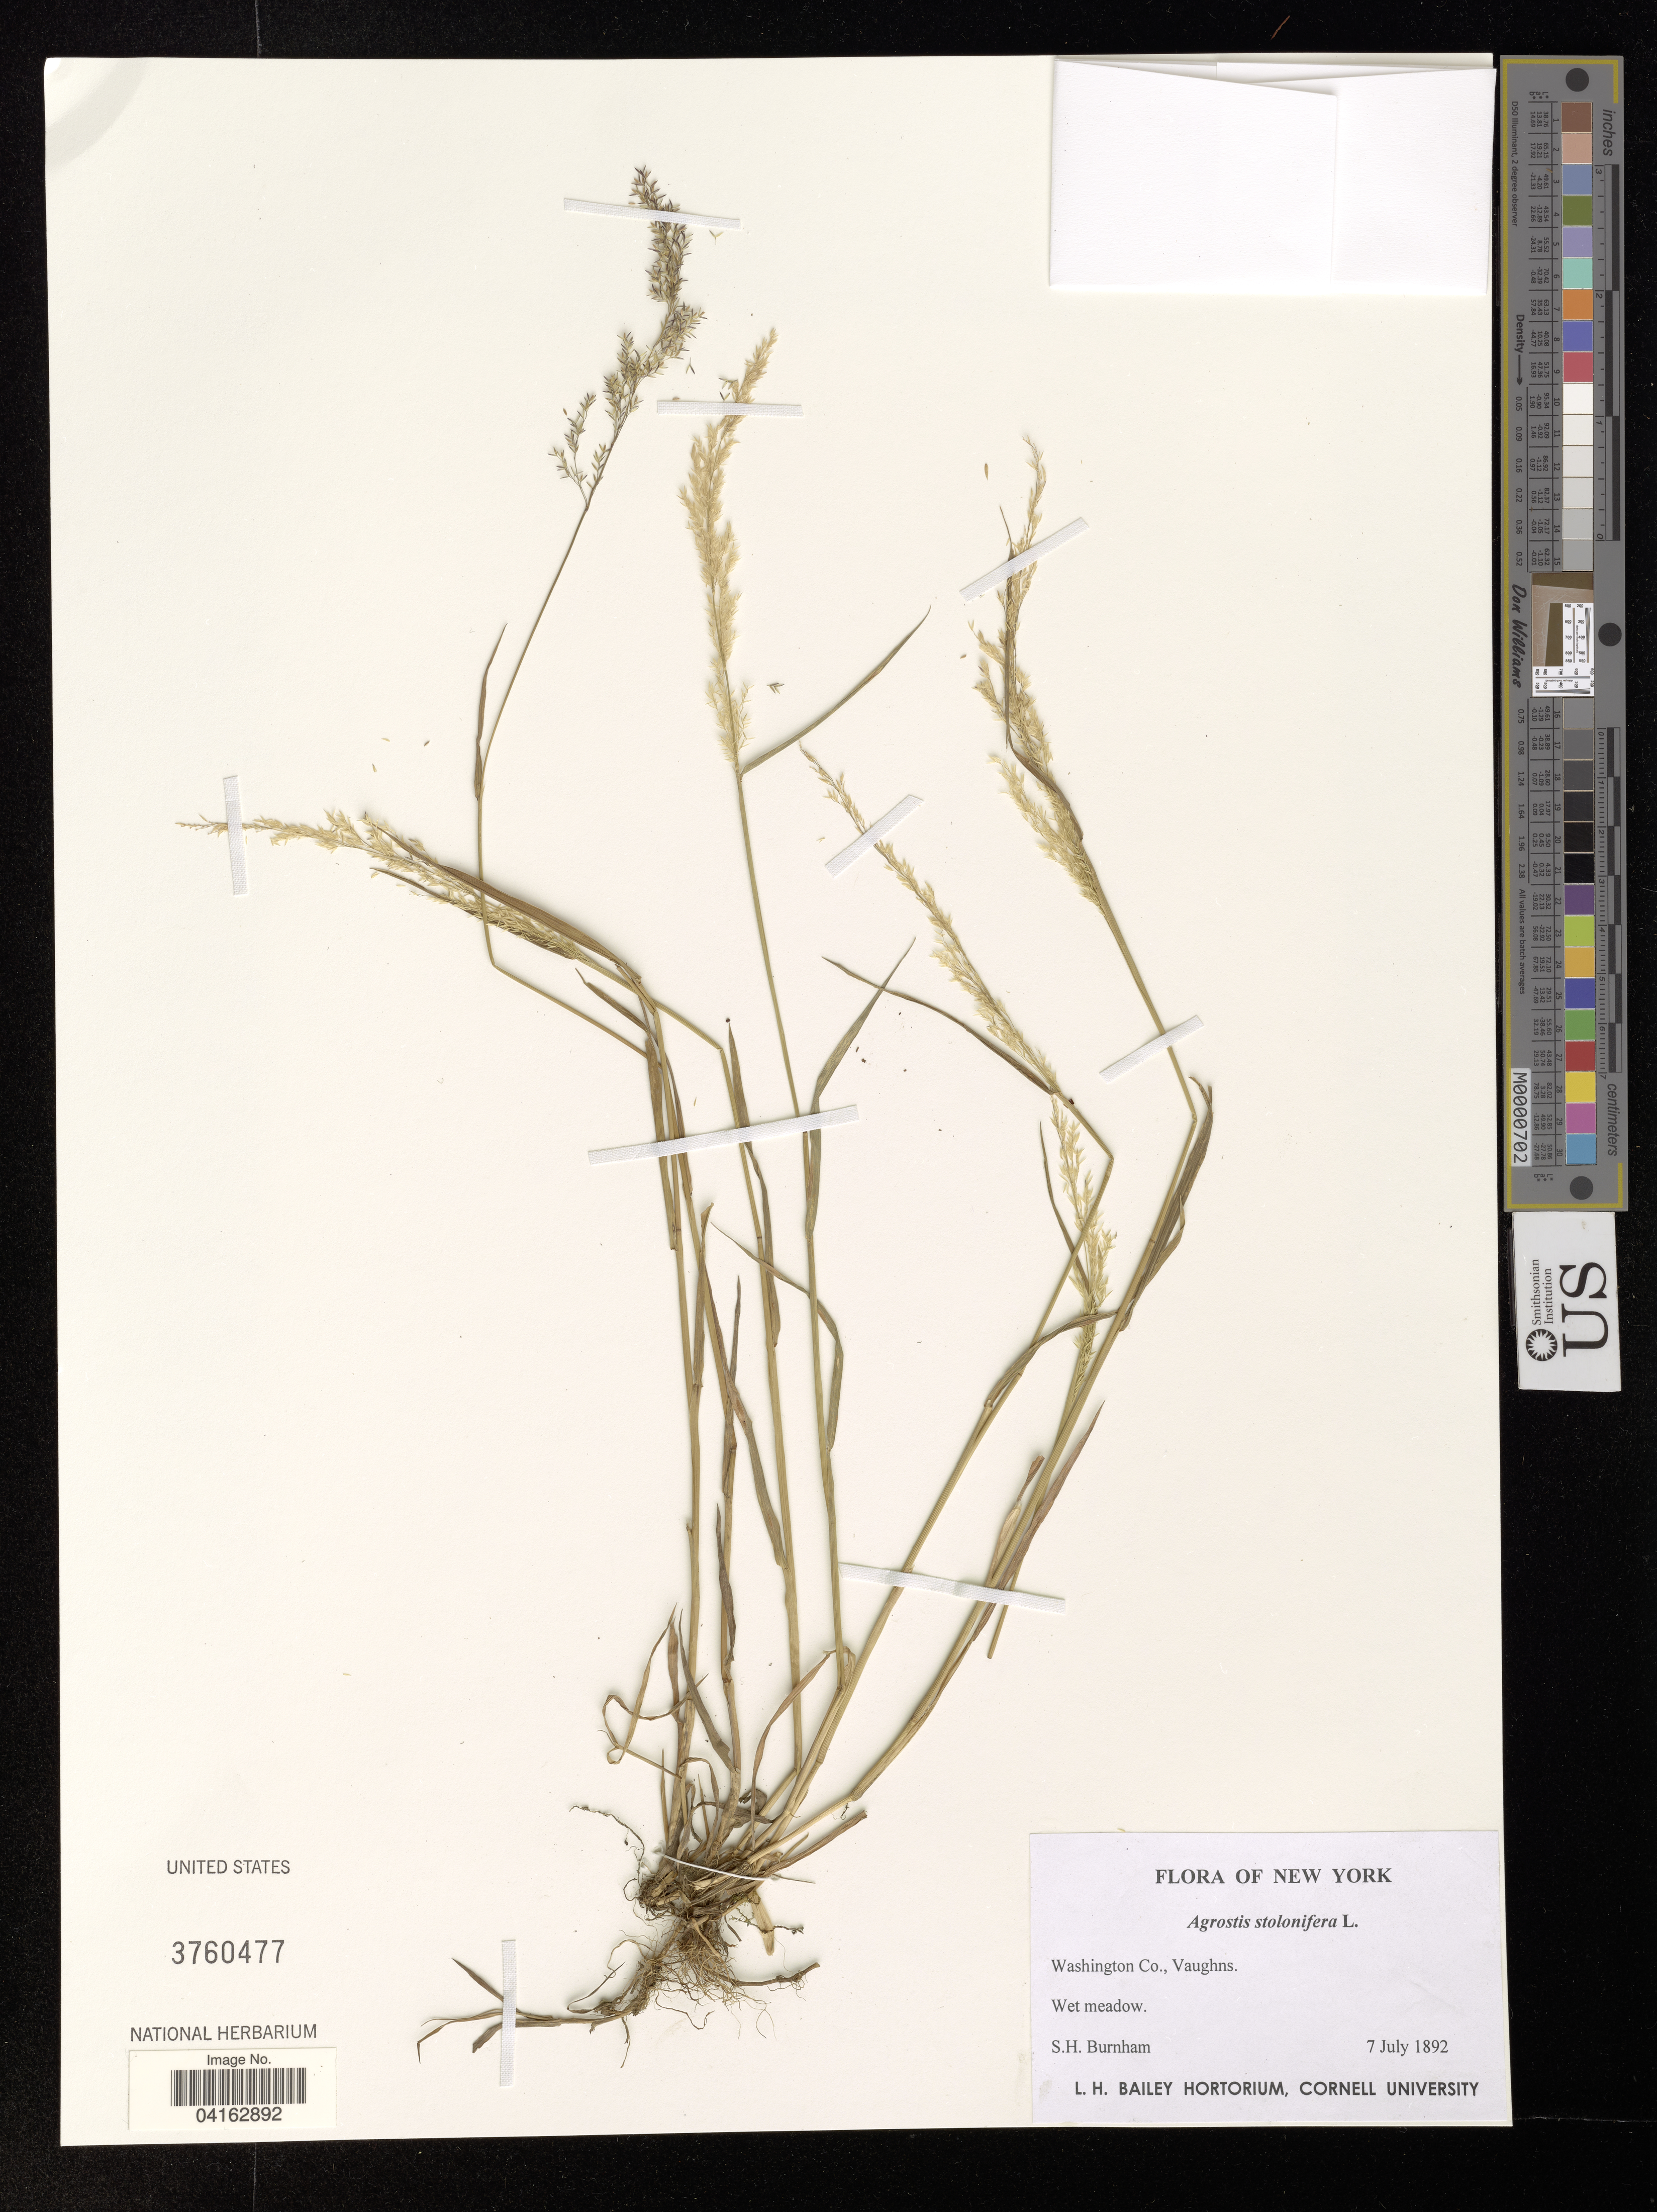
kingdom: Plantae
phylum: Tracheophyta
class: Liliopsida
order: Poales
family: Poaceae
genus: Agrostis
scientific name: Agrostis stolonifera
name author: L.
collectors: S. Burnham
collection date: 1892-07-07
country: United States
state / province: New York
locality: Washington Co., Vaughns.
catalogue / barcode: US 3760477